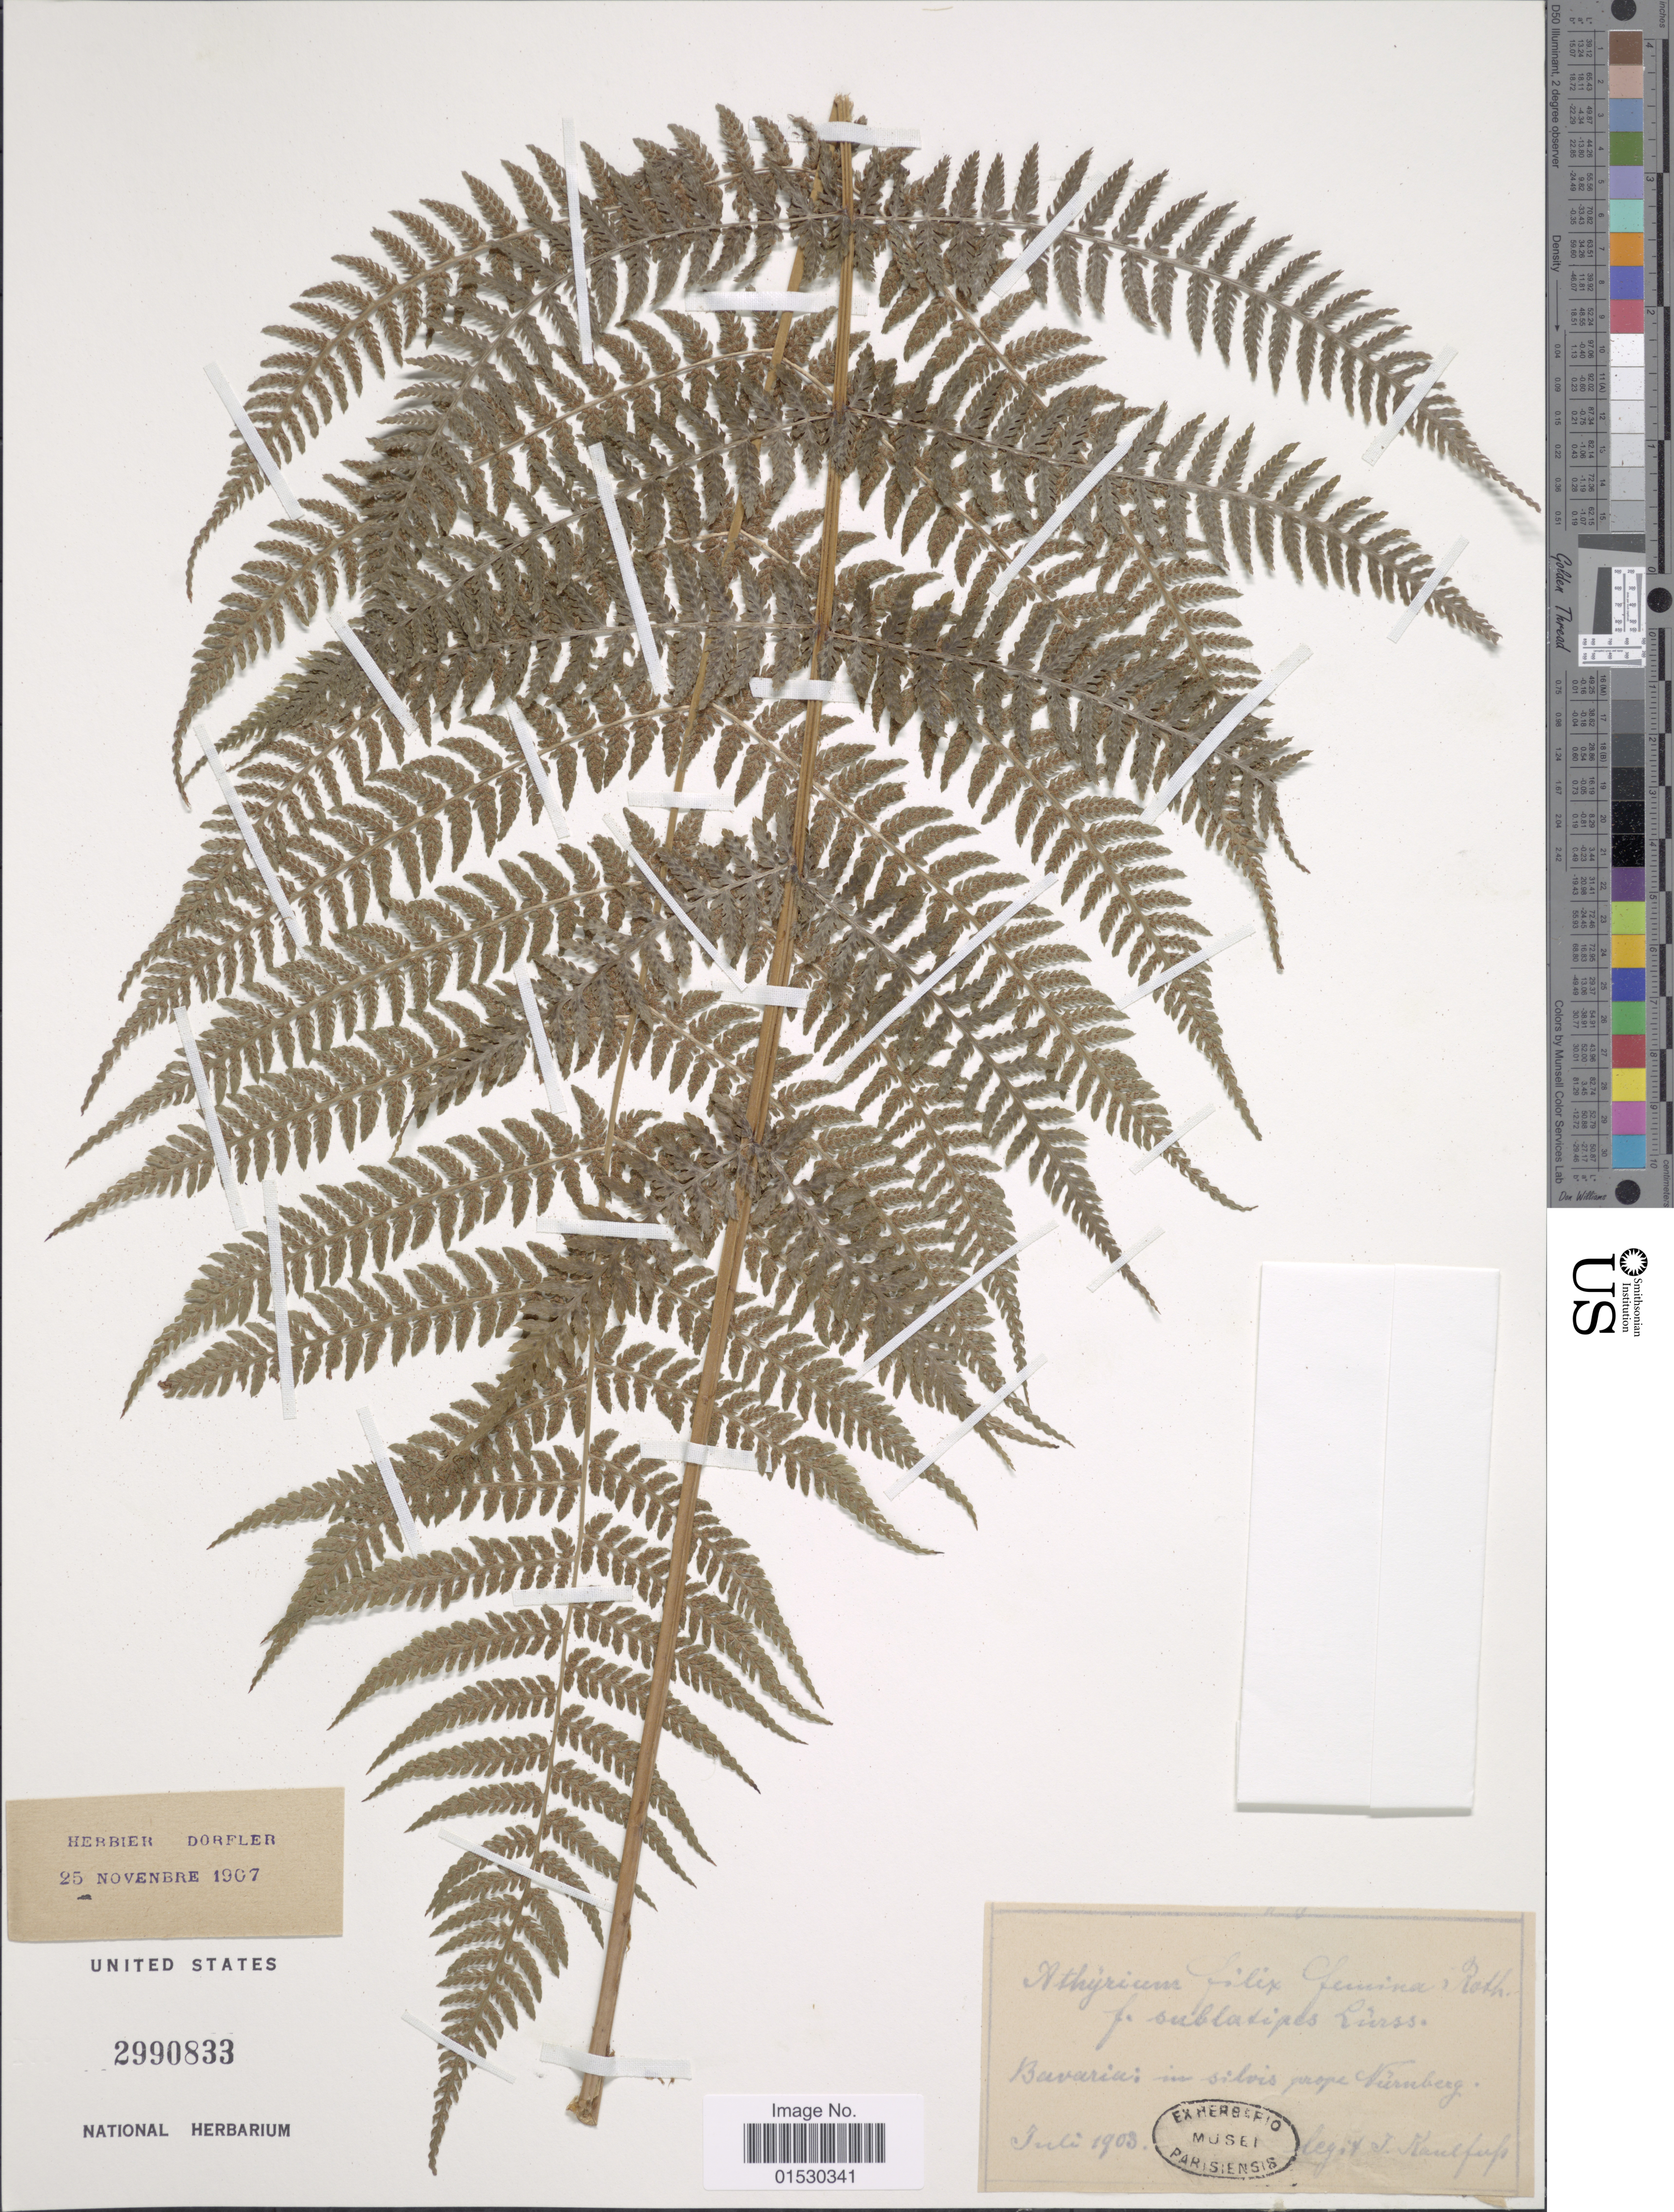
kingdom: Plantae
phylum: Tracheophyta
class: Polypodiopsida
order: Polypodiales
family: Athyriaceae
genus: Athyrium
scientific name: Athyrium filix-femina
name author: (L.) Roth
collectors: J. S. Kaulfuss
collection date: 1903-07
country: Germany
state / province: Bayern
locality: Im silvis prope Nurnberg [interpreted]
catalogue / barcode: US 2990833